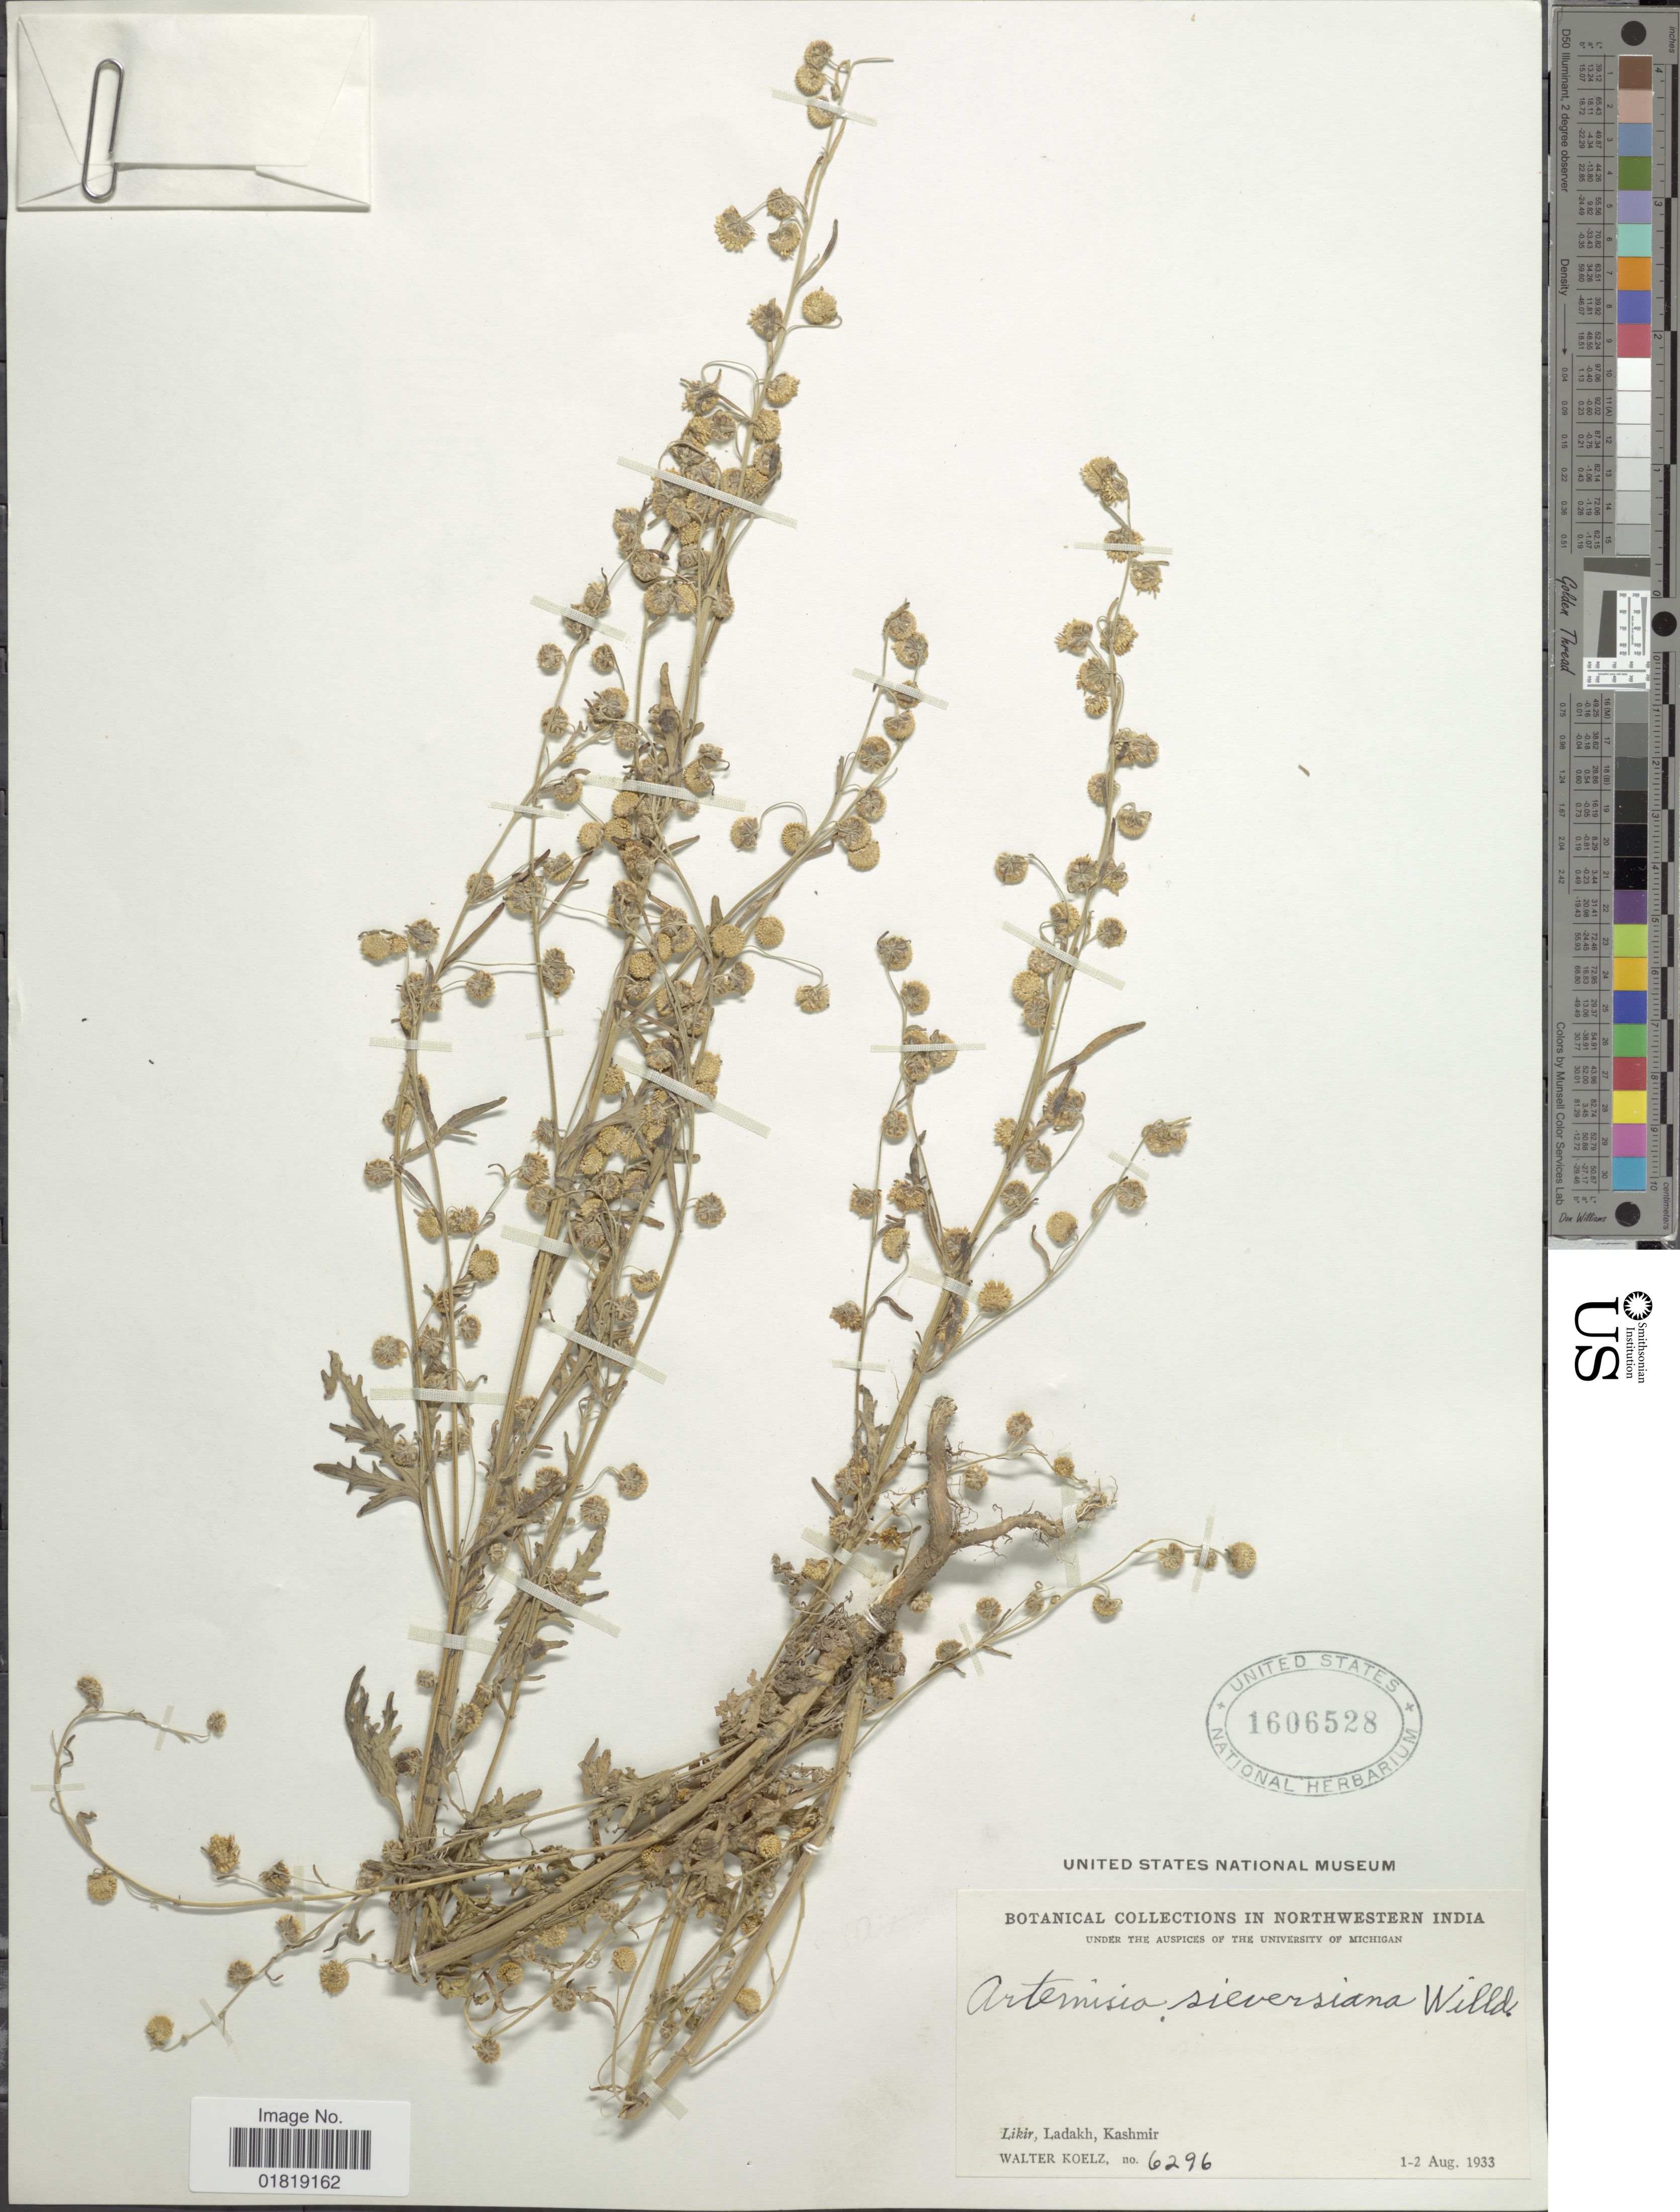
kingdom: Plantae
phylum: Tracheophyta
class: Magnoliopsida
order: Asterales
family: Asteraceae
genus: Artemisia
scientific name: Artemisia sieversiana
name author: Willd.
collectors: W. N. Koelz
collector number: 6296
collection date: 1933-08-01/1933-08-02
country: India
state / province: Jammu and Kashmir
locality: Northwestern India, Likir, Ladakh, Kashmir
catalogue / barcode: US 1606528